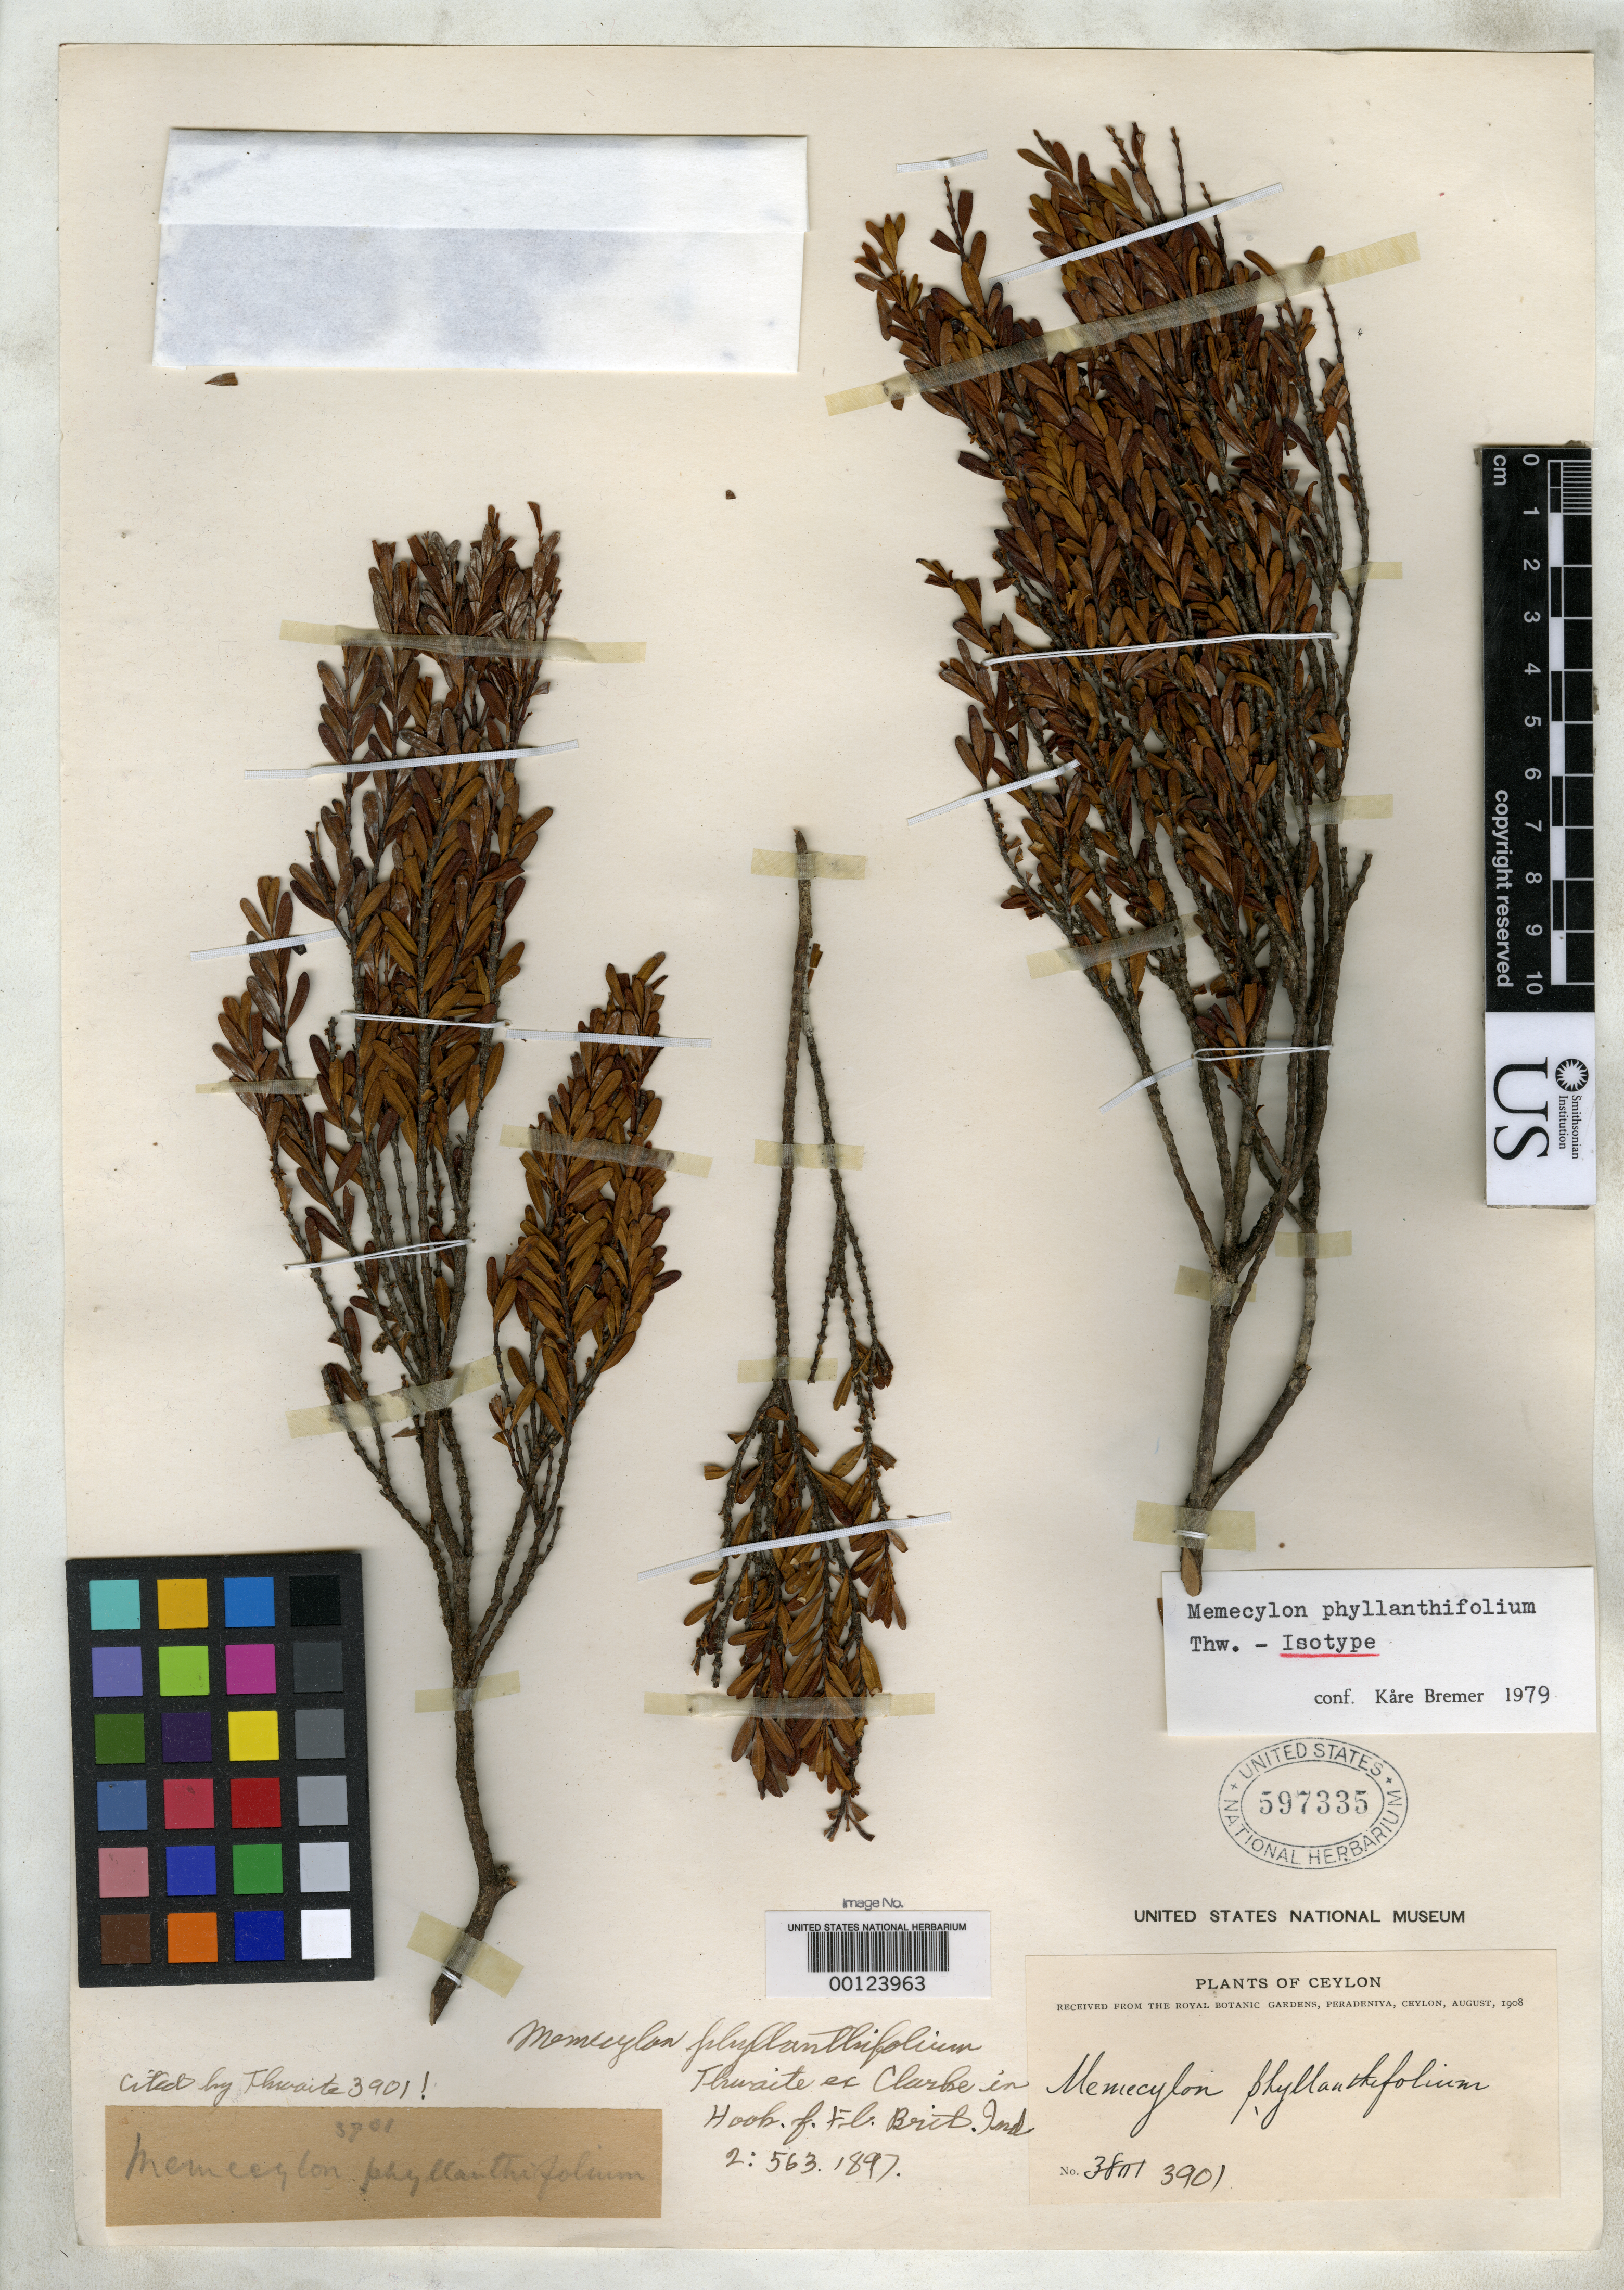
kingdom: Plantae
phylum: Tracheophyta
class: Magnoliopsida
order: Myrtales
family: Melastomataceae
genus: Memecylon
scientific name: Memecylon phyllanthifolium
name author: Thwaites in Hook. f.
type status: Isotype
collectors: G. H. K. Thwaites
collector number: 3901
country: Sri Lanka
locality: "Ceylon"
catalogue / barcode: US 597335